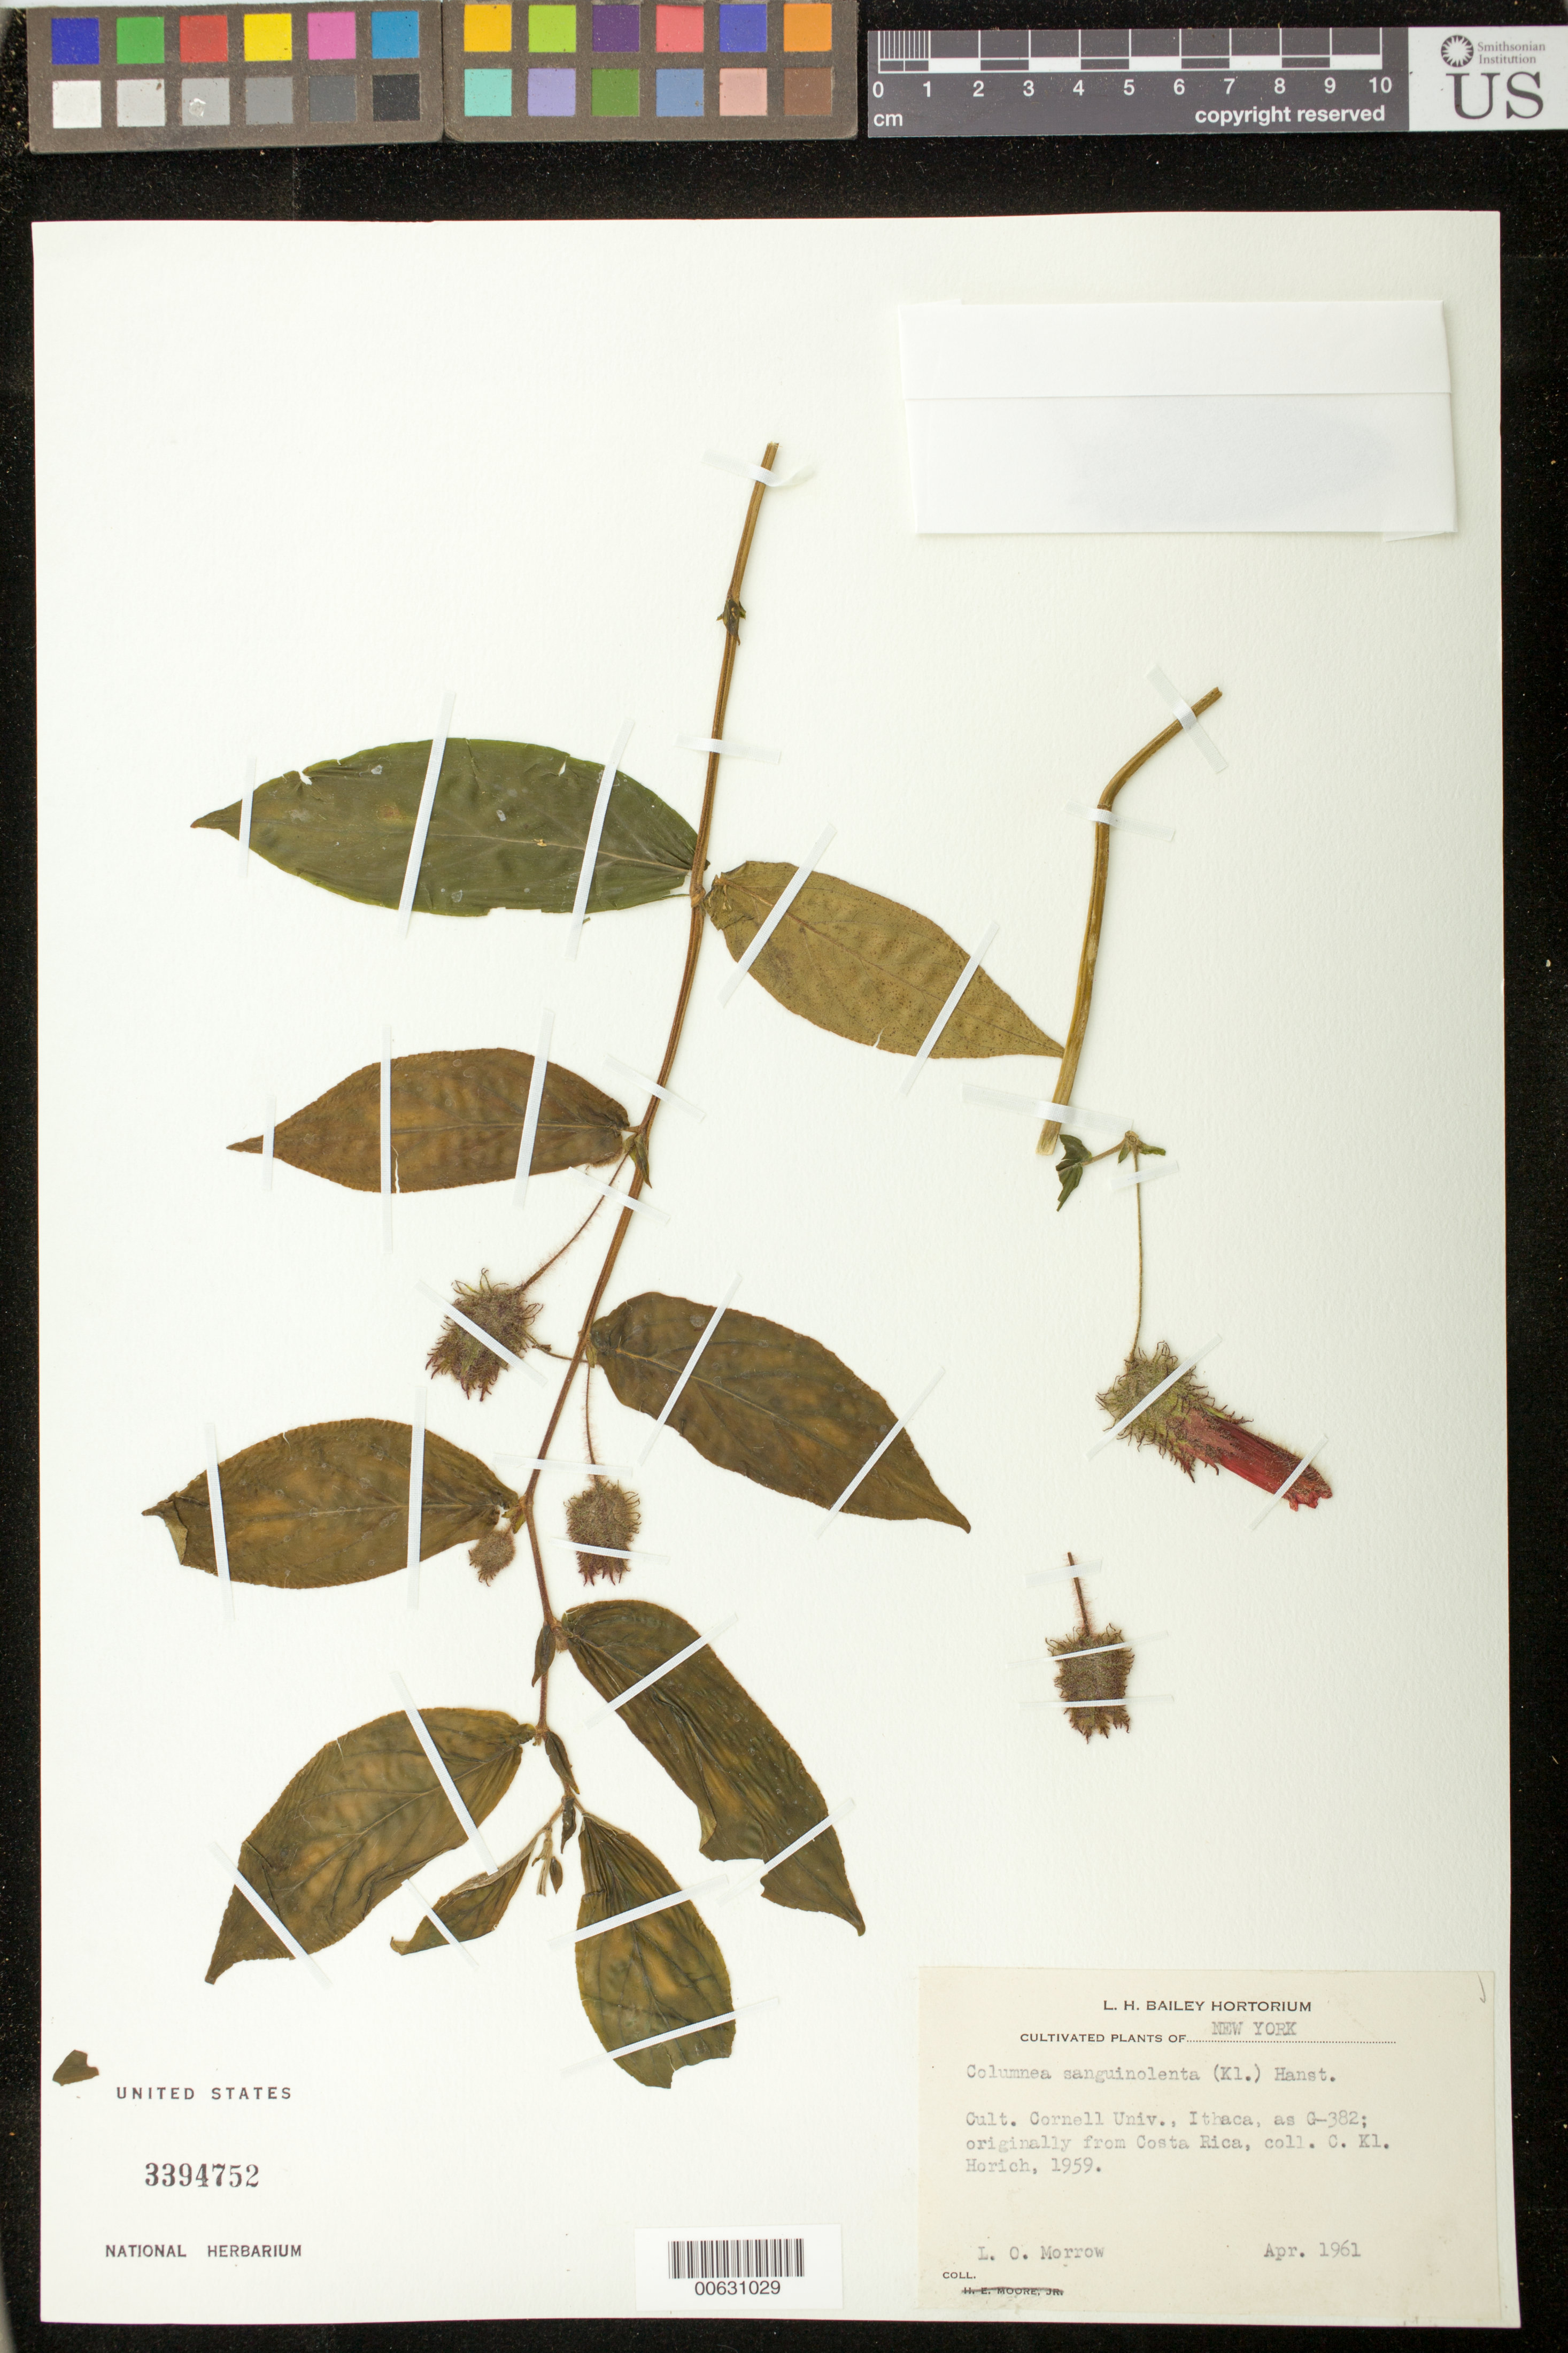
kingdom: Plantae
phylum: Tracheophyta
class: Magnoliopsida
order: Lamiales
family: Gesneriaceae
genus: Columnea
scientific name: Columnea sanguinolenta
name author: (Klotzsch ex Oerst.) Hanst.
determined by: Skog, Laurence E.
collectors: L. Morrow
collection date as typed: Apr 1961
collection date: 1961-04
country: Costa Rica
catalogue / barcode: US 3394752